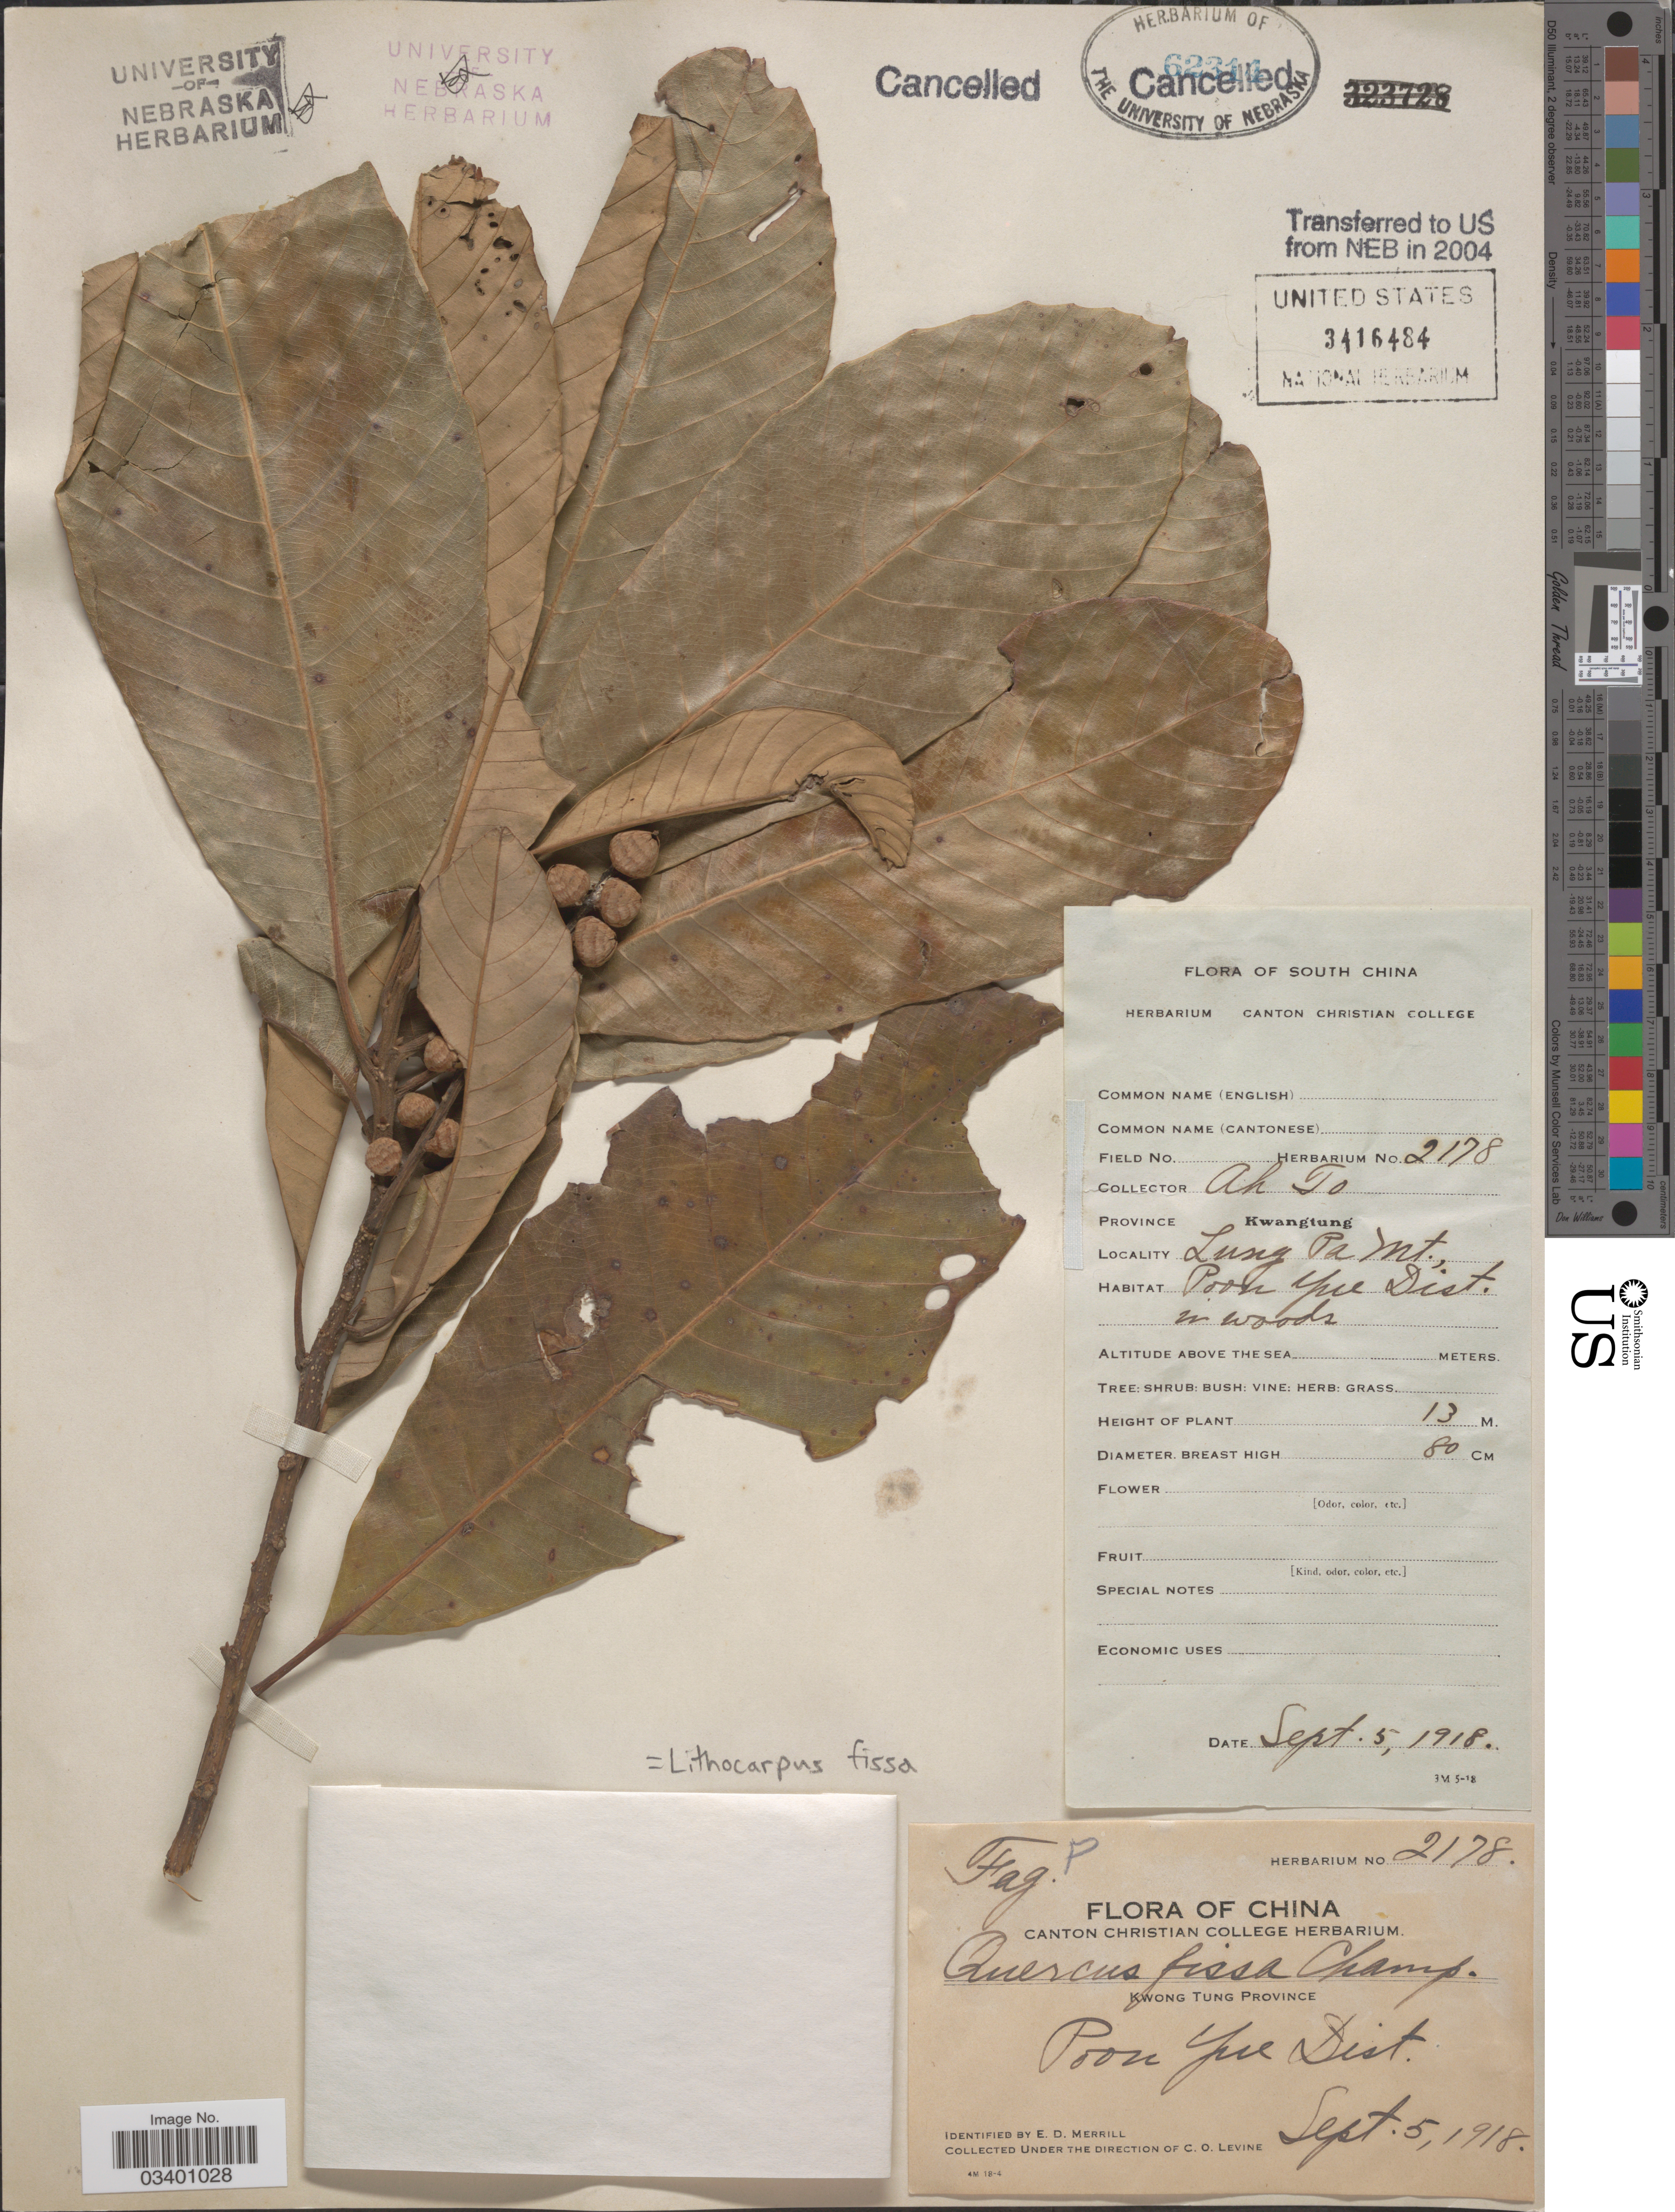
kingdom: Plantae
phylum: Tracheophyta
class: Magnoliopsida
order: Fagales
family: Fagaceae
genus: Castanopsis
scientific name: Castanopsis fissa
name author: (Champ. ex Benth.) Rehder & E.H. Wilson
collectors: C. O. Levine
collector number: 2178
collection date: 1918-09-05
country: China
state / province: Guangdong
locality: South China. Kwong Tung Province. Poon Yue Dist.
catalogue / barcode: US 3416484